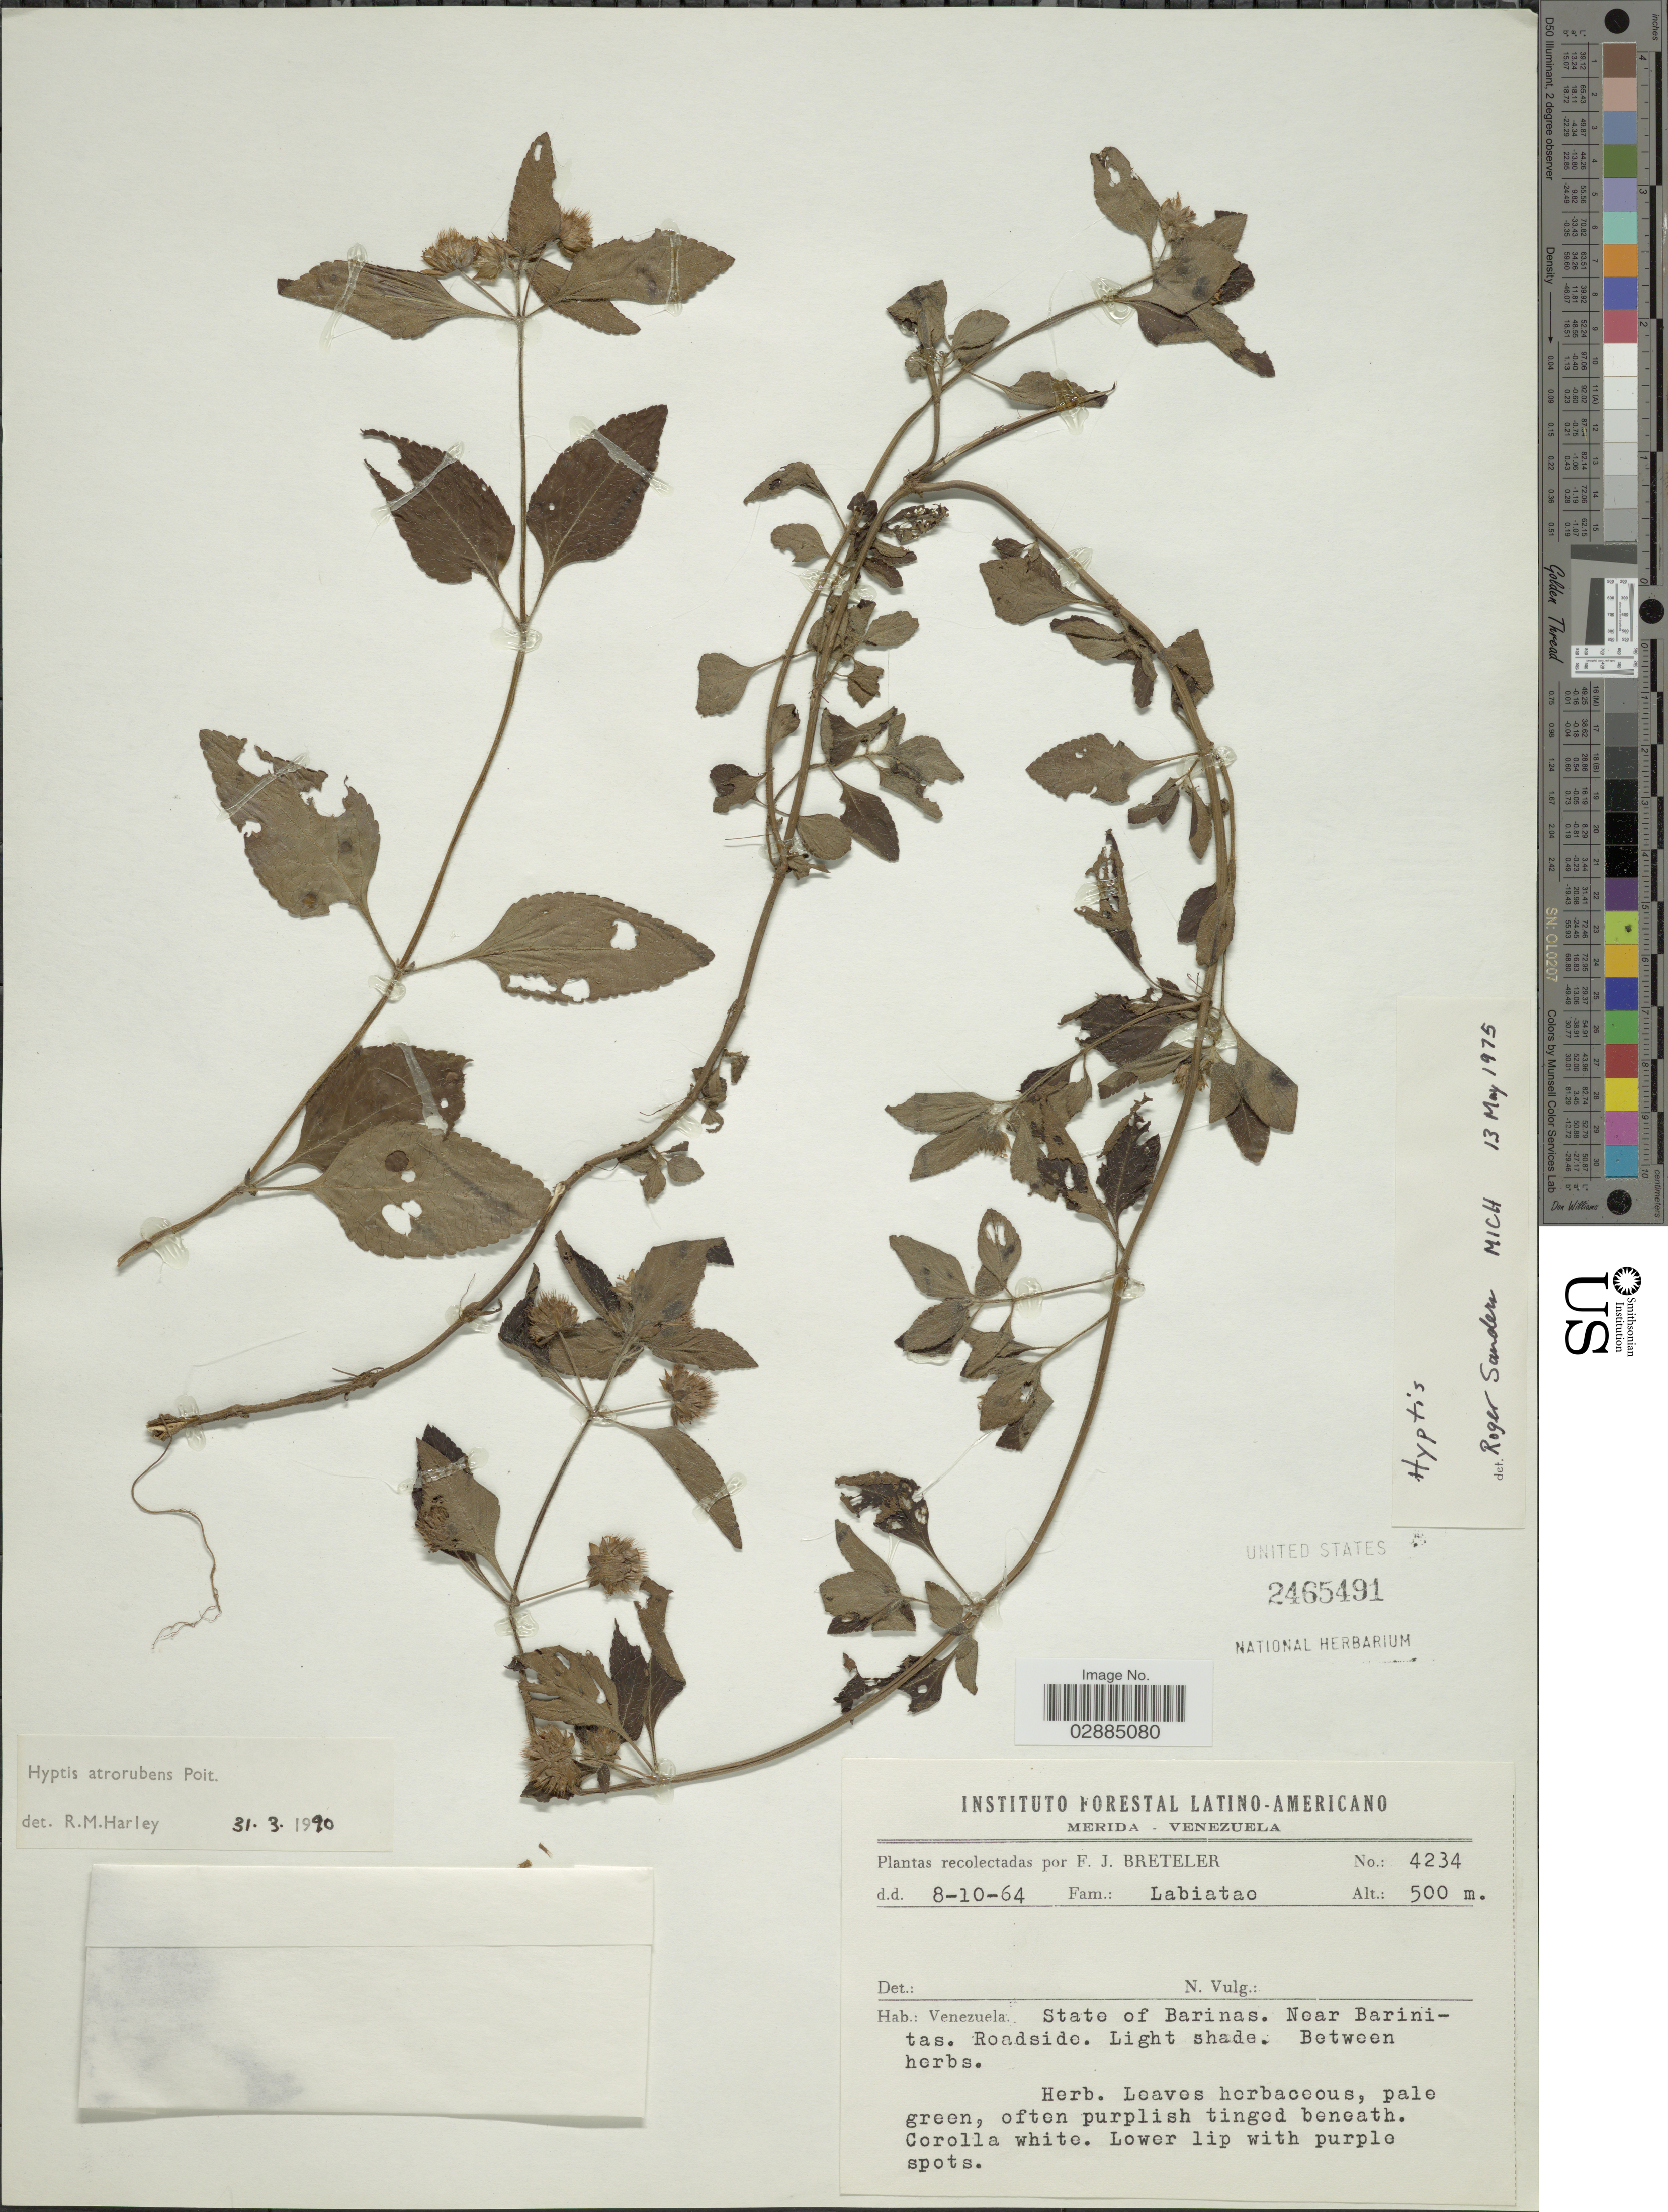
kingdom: Plantae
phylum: Tracheophyta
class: Magnoliopsida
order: Lamiales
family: Lamiaceae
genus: Hyptis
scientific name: Hyptis atrorubens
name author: Poit.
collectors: F. J. Breteler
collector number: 4234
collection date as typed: Transcribed d/m/y: 8/10/64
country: Venezuela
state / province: Barinas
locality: Near Barinitas, Roadside.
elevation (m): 500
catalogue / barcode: US 2465491